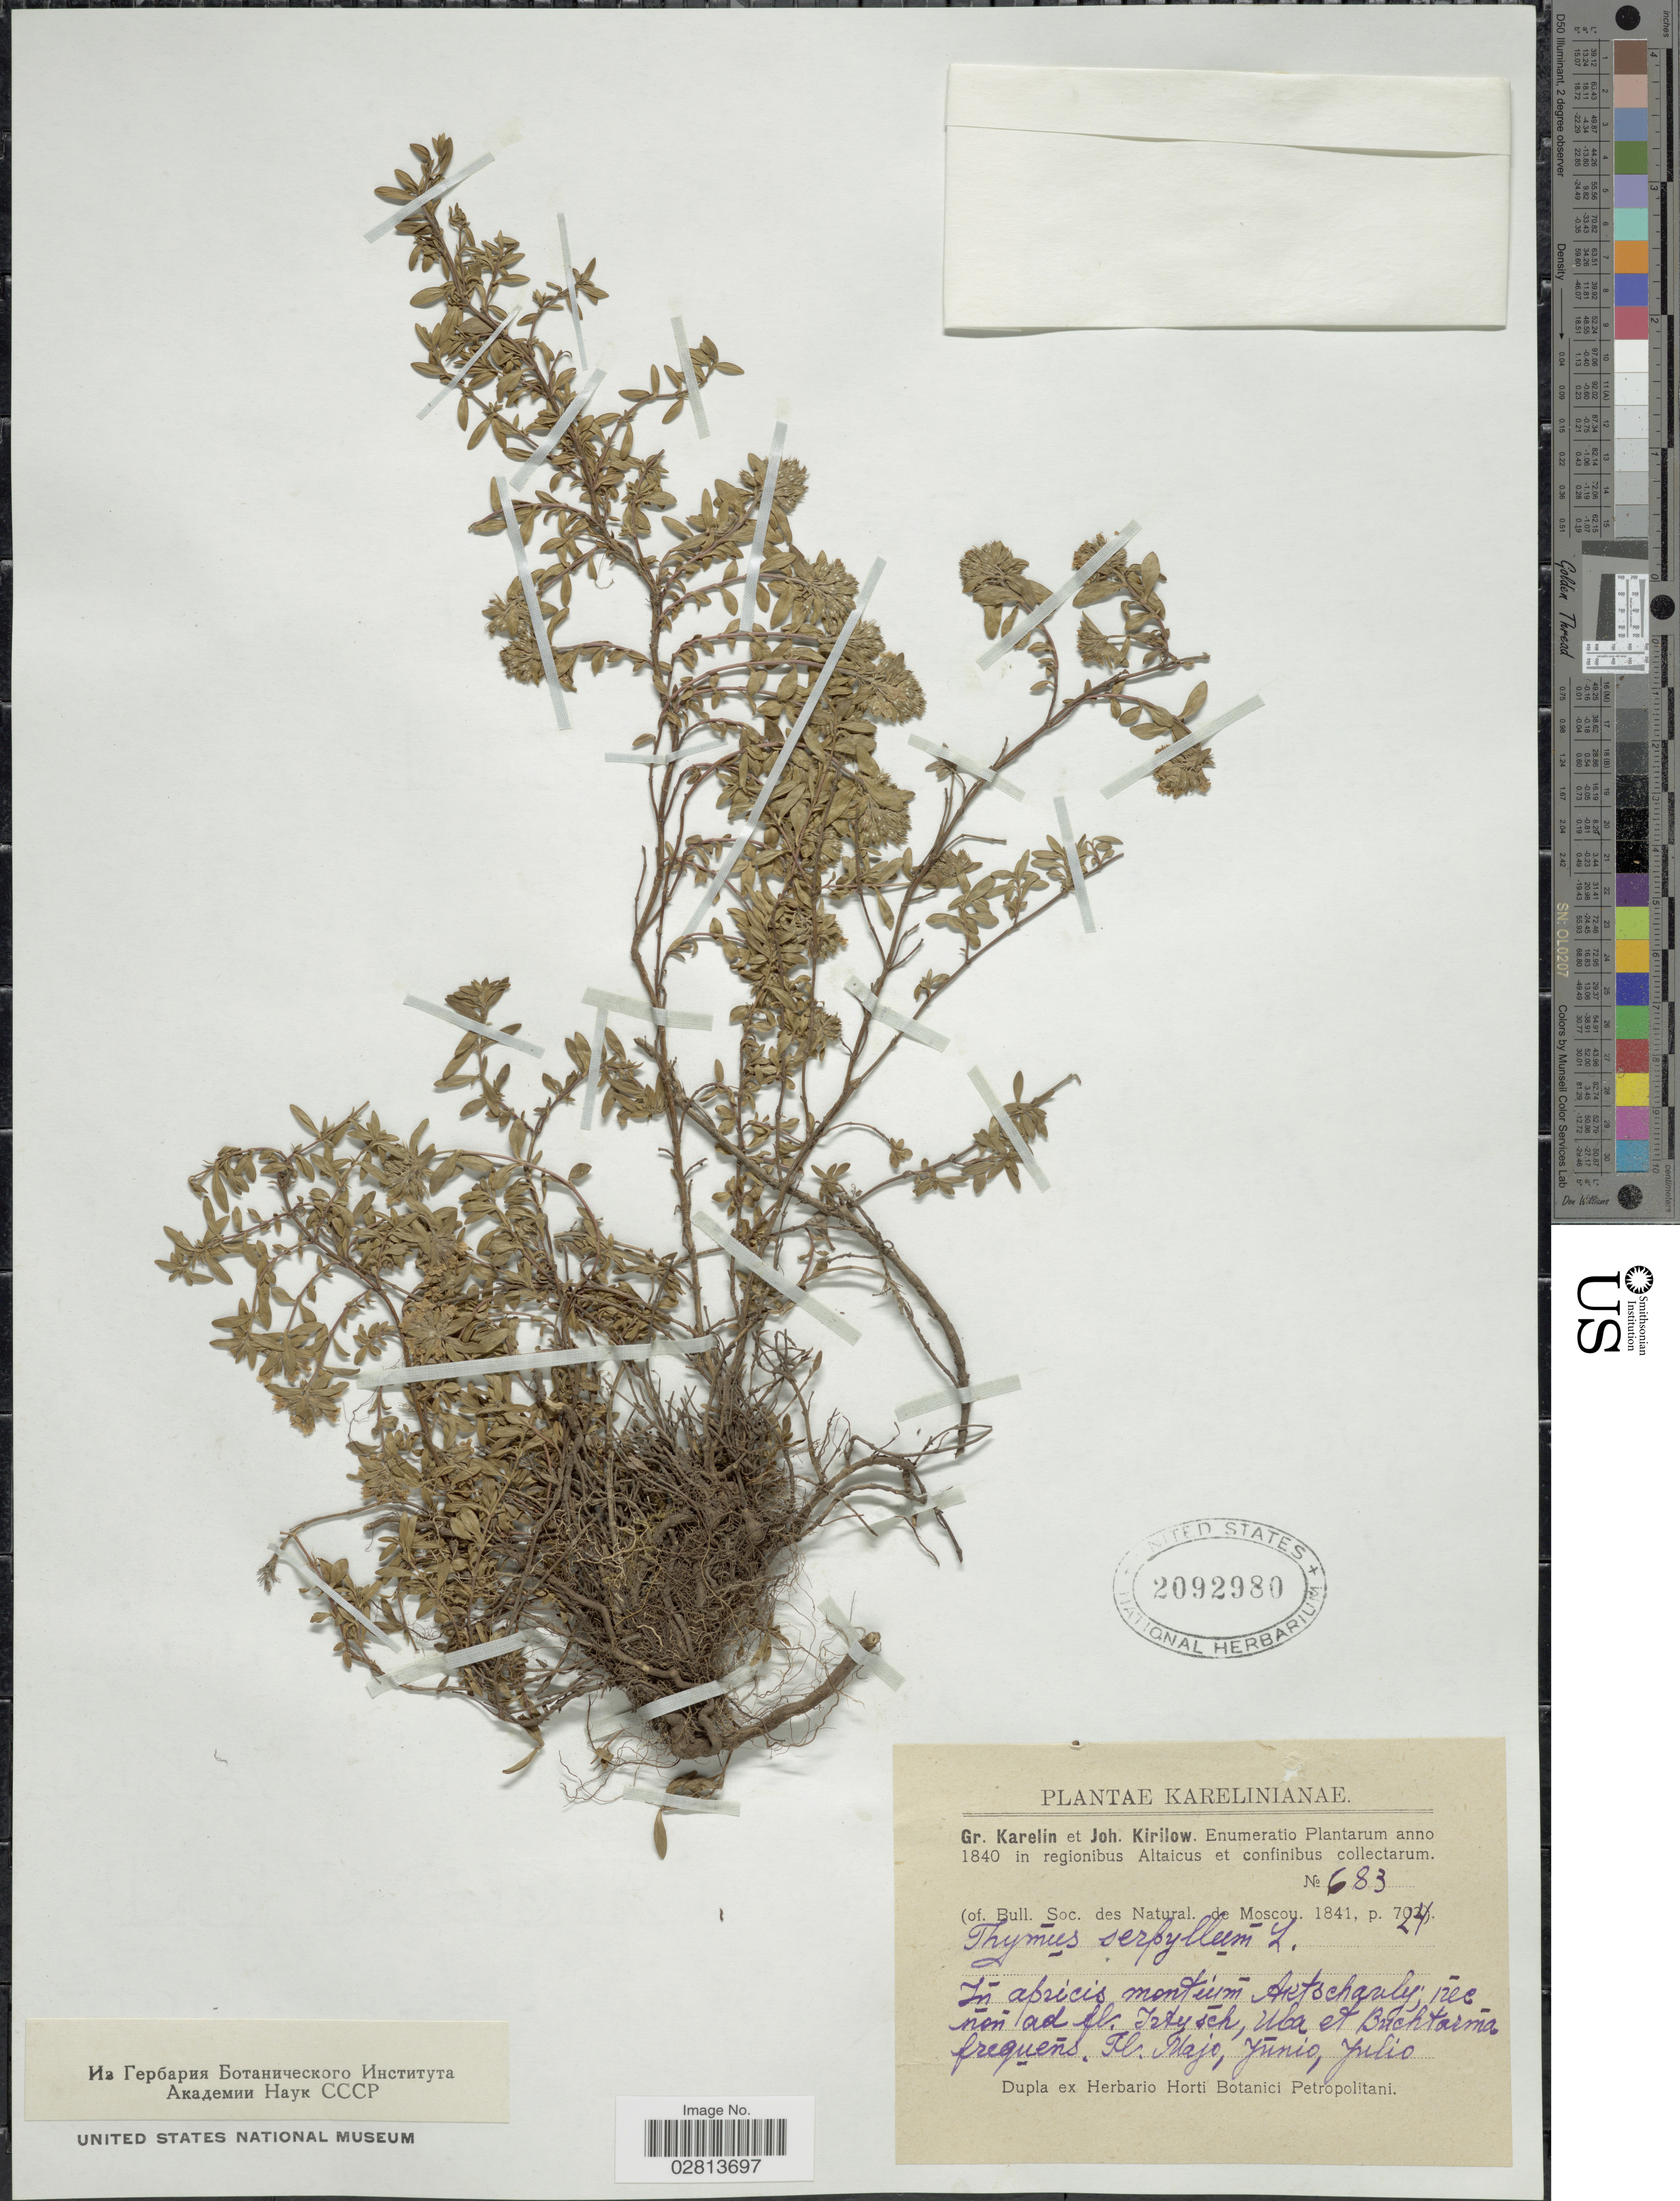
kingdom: Plantae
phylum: Tracheophyta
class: Magnoliopsida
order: Lamiales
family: Lamiaceae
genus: Thymus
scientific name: Thymus serpyllum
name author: L.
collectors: G. S. Karelin & I. P. Kirilov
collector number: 683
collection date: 1840-05/1840-07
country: Kazakhstan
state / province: East Kazakhstan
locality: Akshatau Mts, rivers Irtush, Uba. Buchtarma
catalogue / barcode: US 2092980